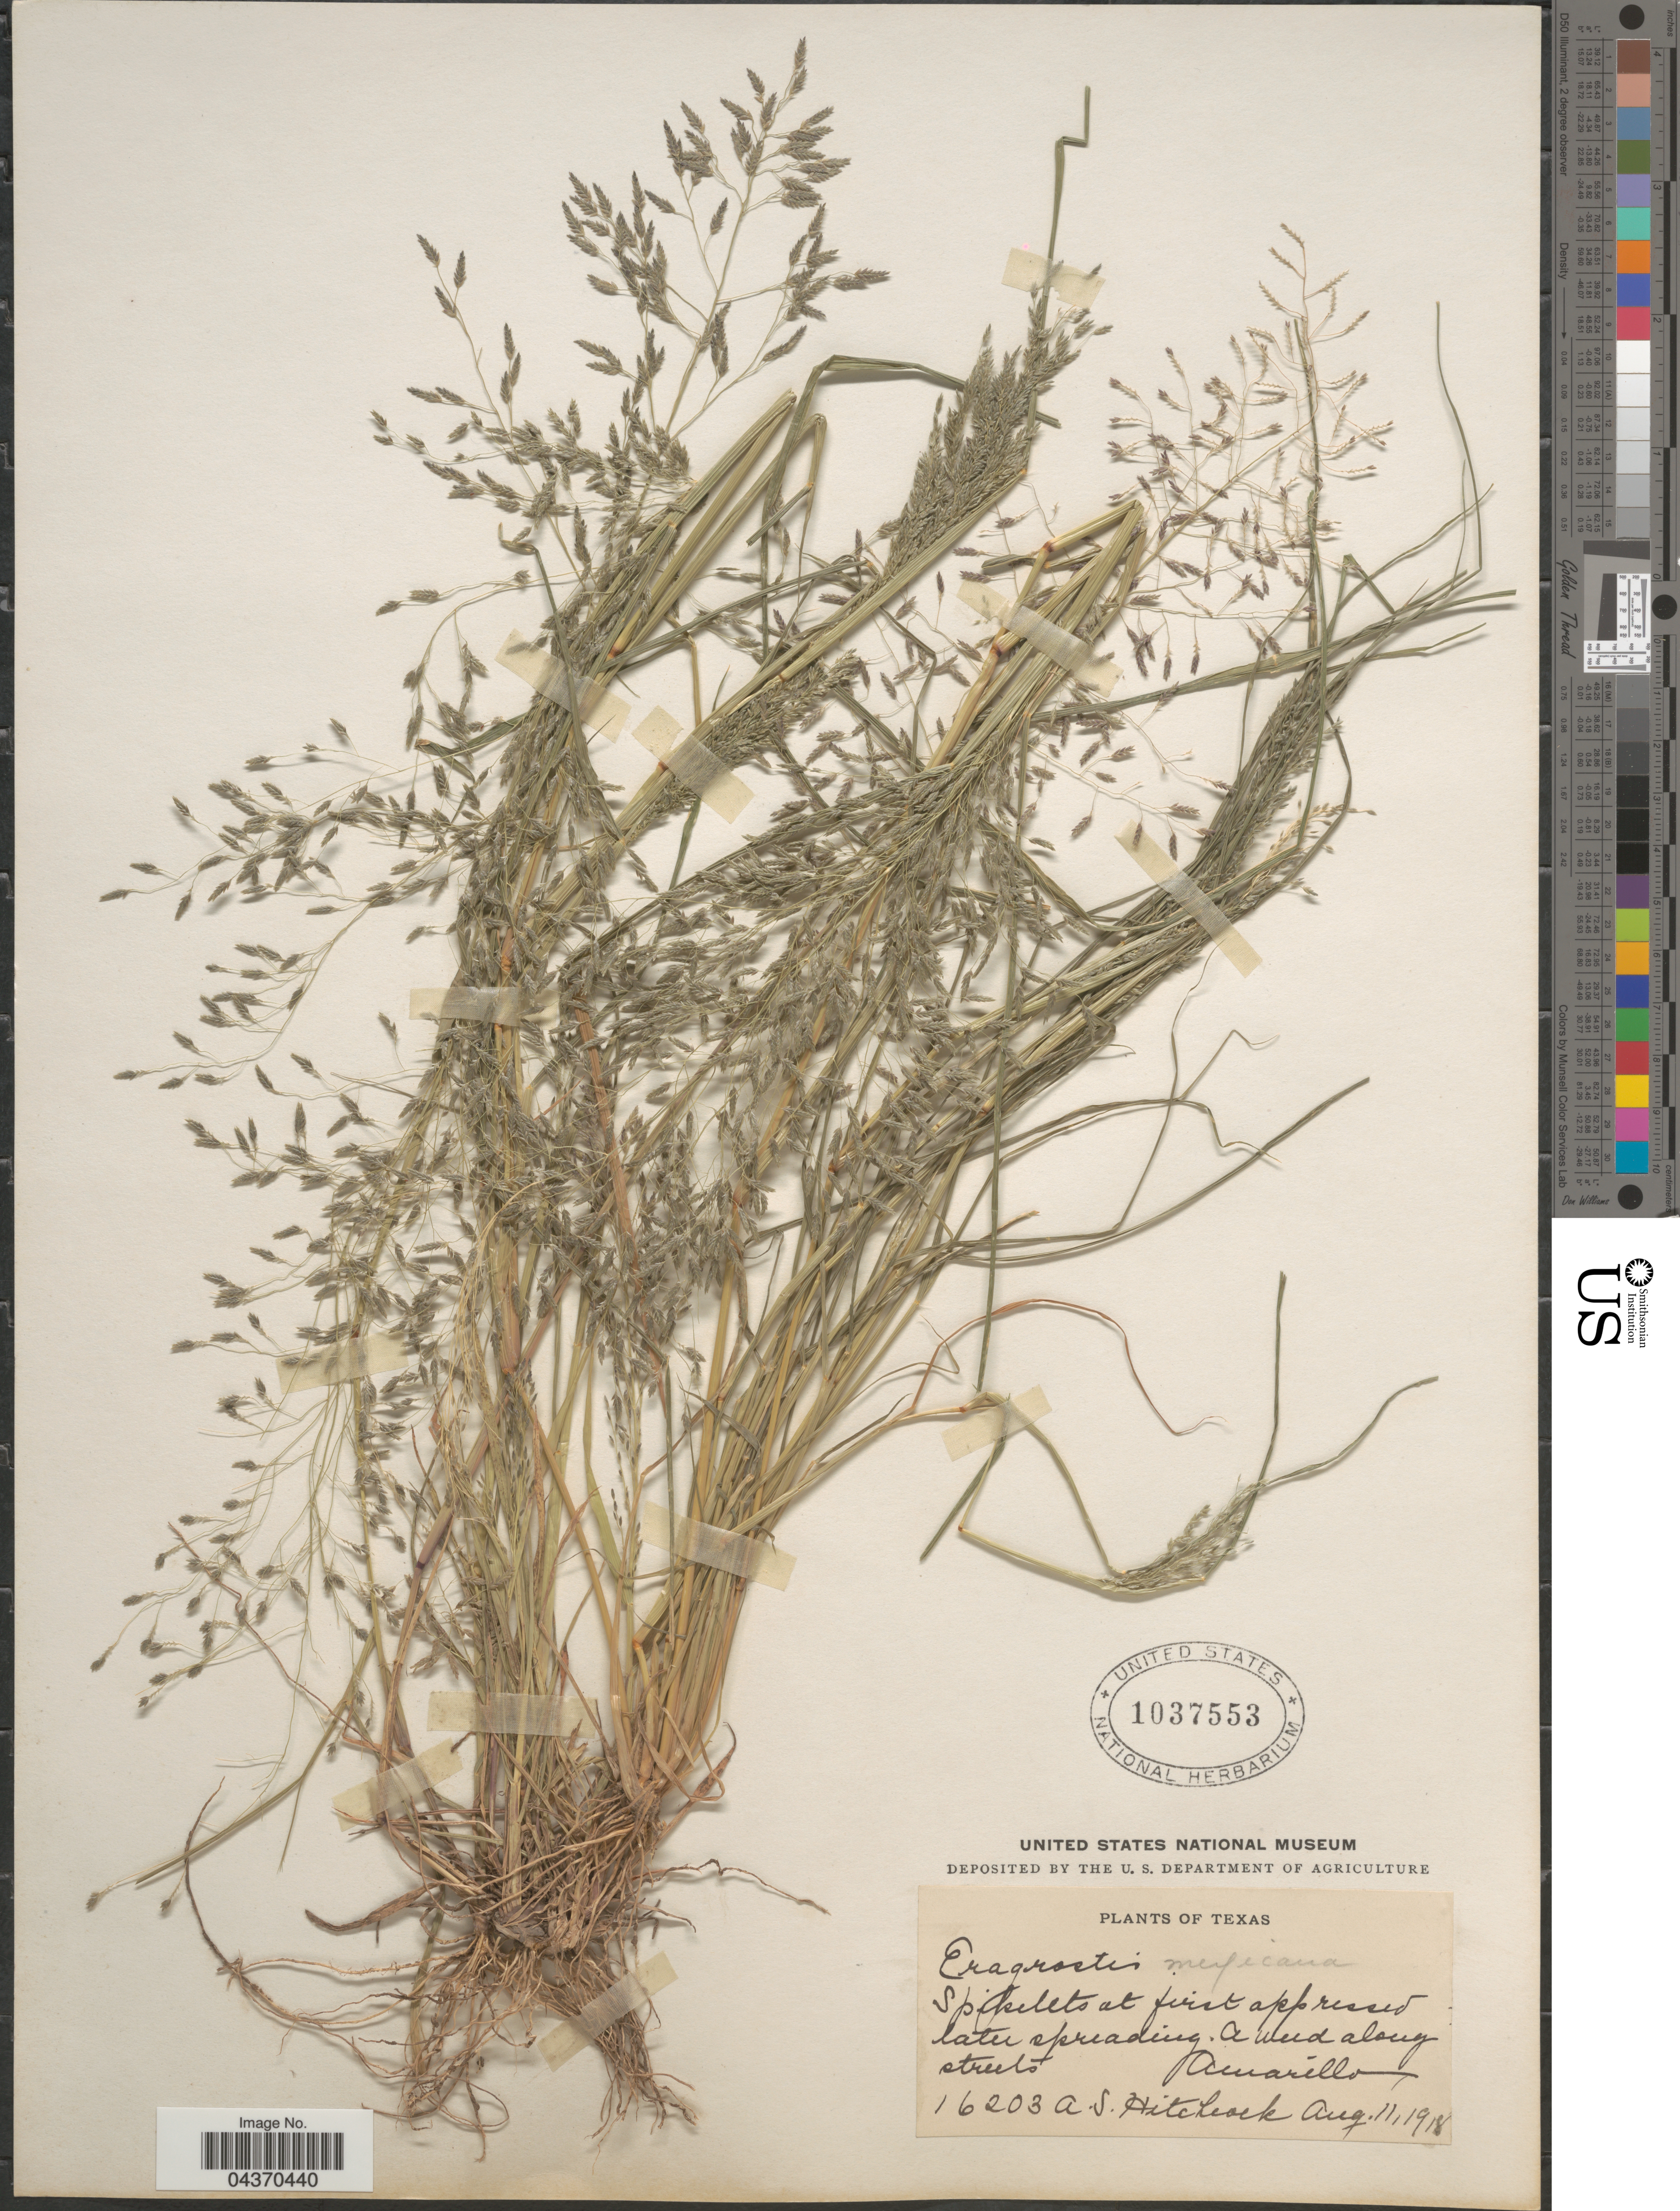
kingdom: Plantae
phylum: Tracheophyta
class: Liliopsida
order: Poales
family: Poaceae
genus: Eragrostis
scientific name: Eragrostis pectinacea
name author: (Michx.) Nees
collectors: A. S. Hitchcock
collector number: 16203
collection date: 1918-08-11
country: United States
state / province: Texas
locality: Amarillo.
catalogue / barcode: US 1037553